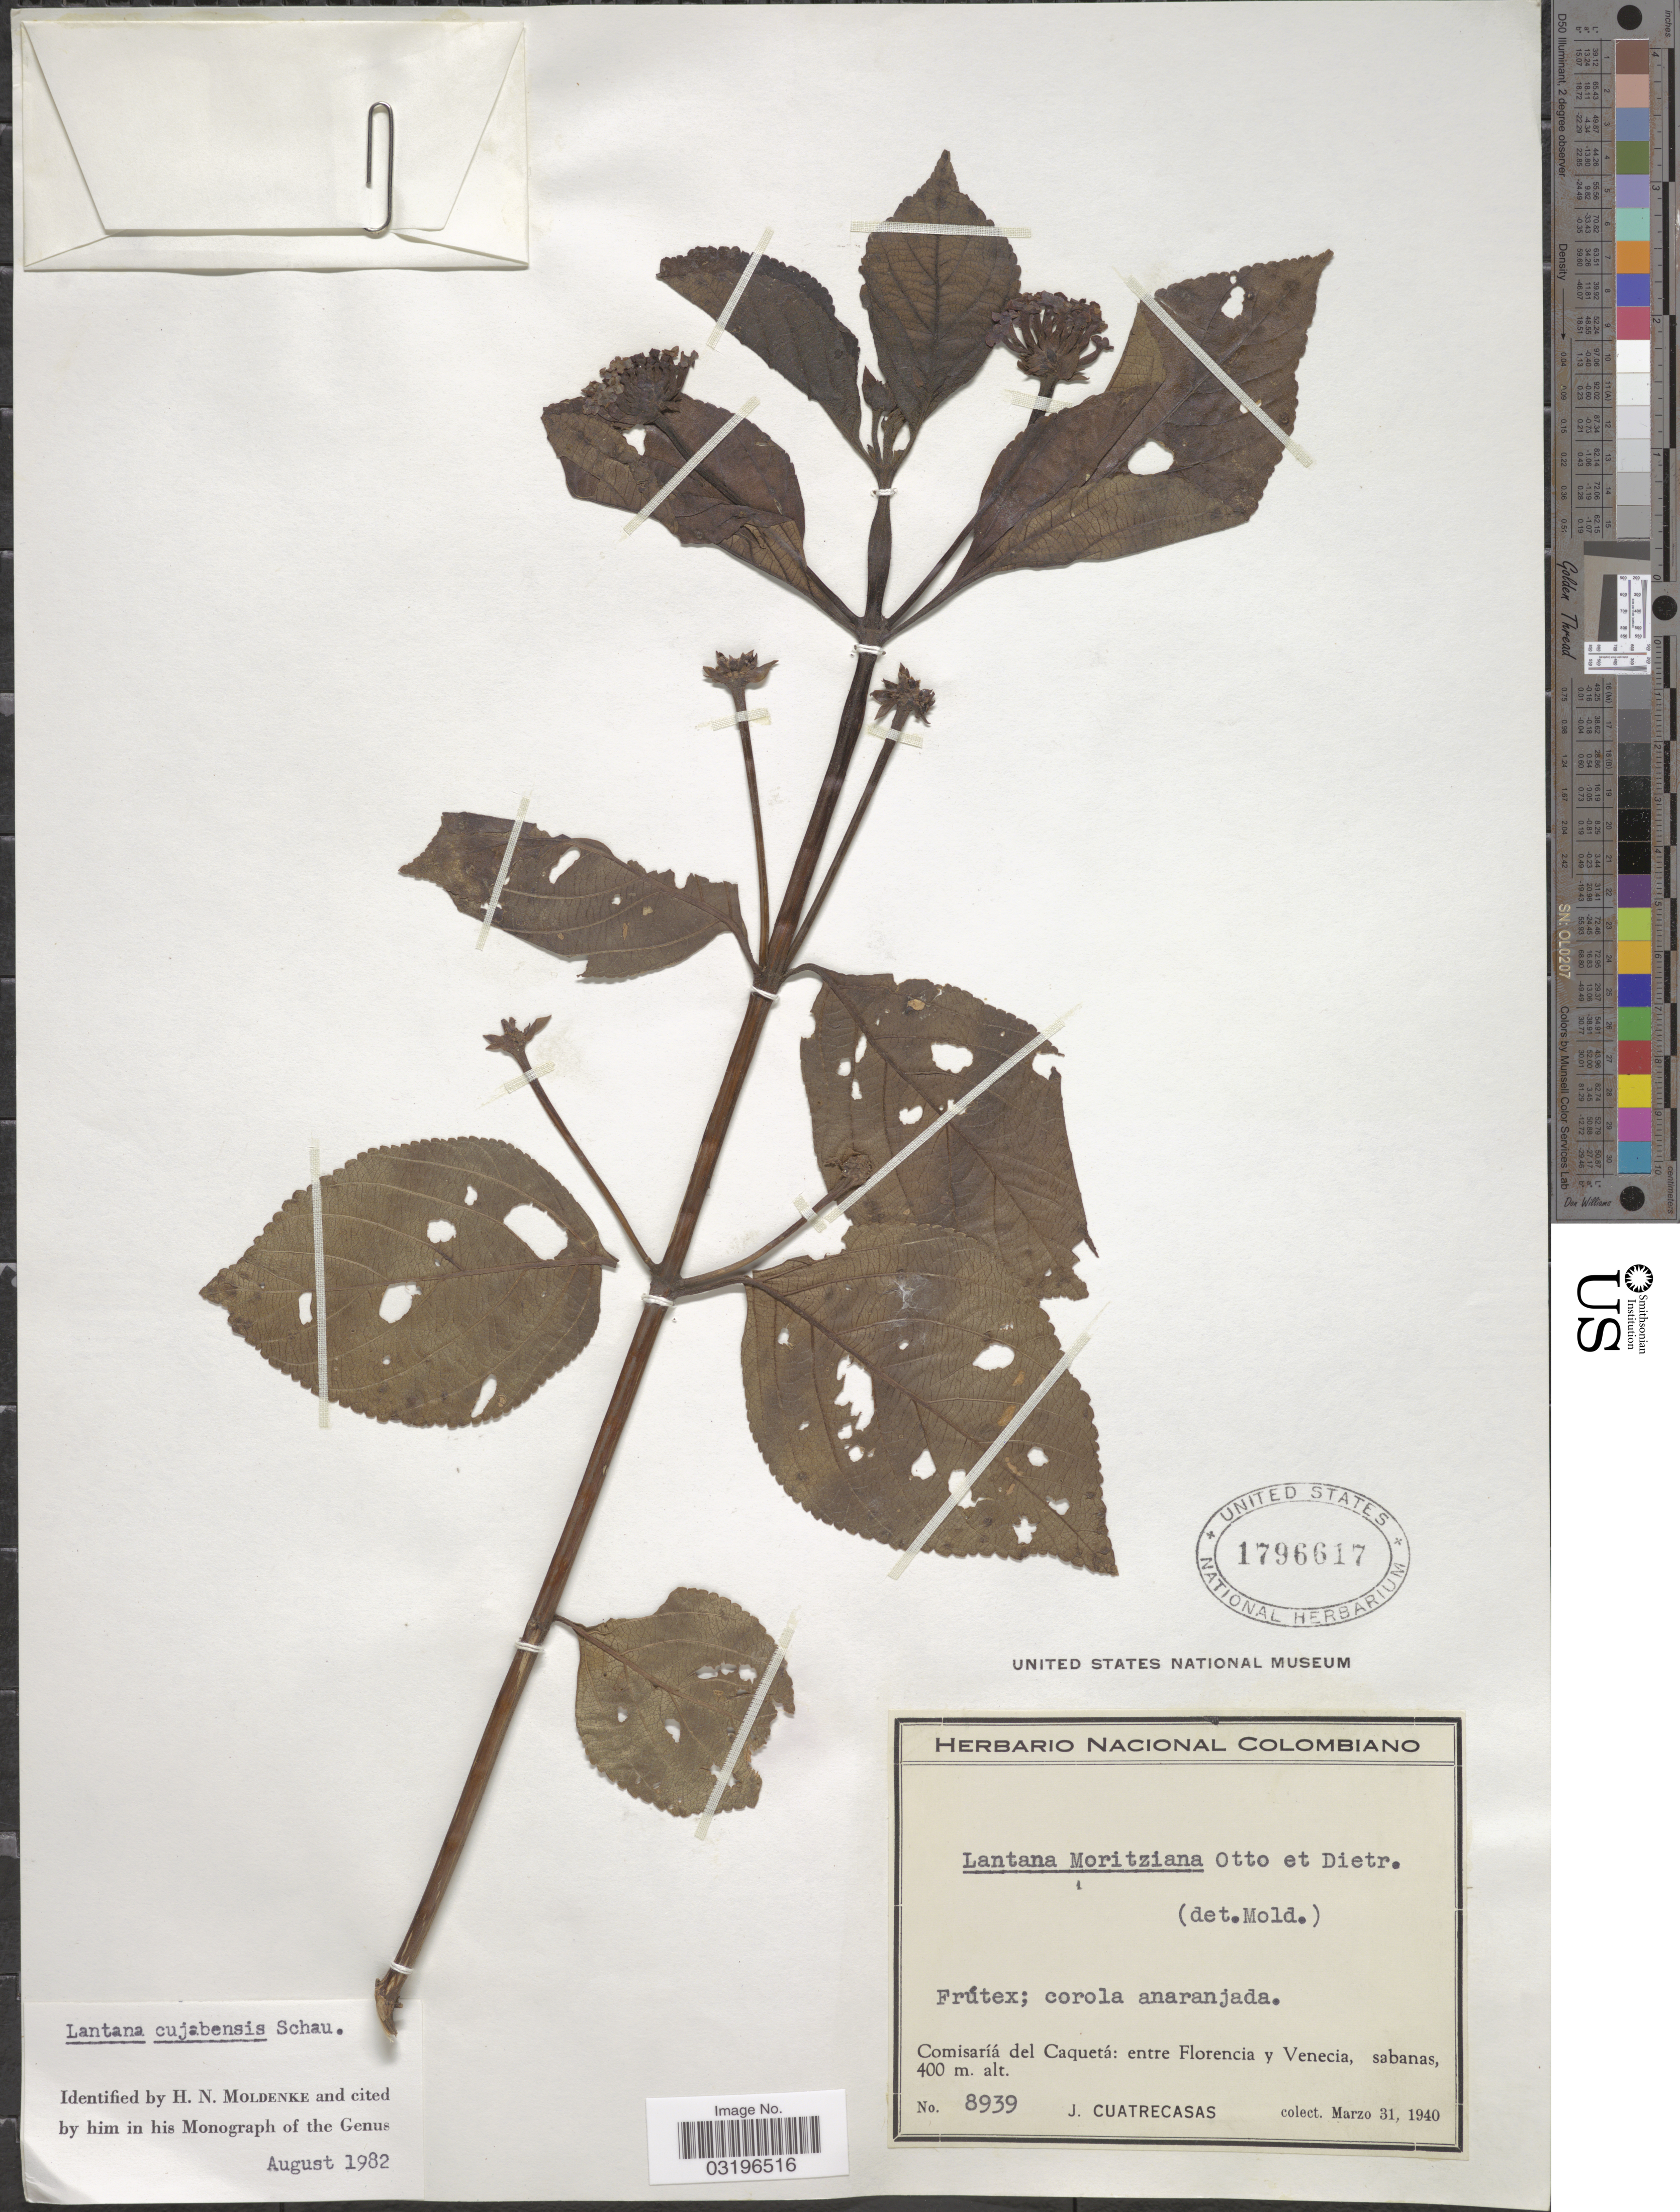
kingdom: Plantae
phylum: Tracheophyta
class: Magnoliopsida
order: Lamiales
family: Verbenaceae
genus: Lantana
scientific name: Lantana cujabensis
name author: Schau.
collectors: J. Cuatrecasas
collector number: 8939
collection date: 1940-03-31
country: Colombia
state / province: Caquetá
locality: Comisaría del Caquetá: entre Florencia y Venecia, sabanas.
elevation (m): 400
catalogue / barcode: US 1796617